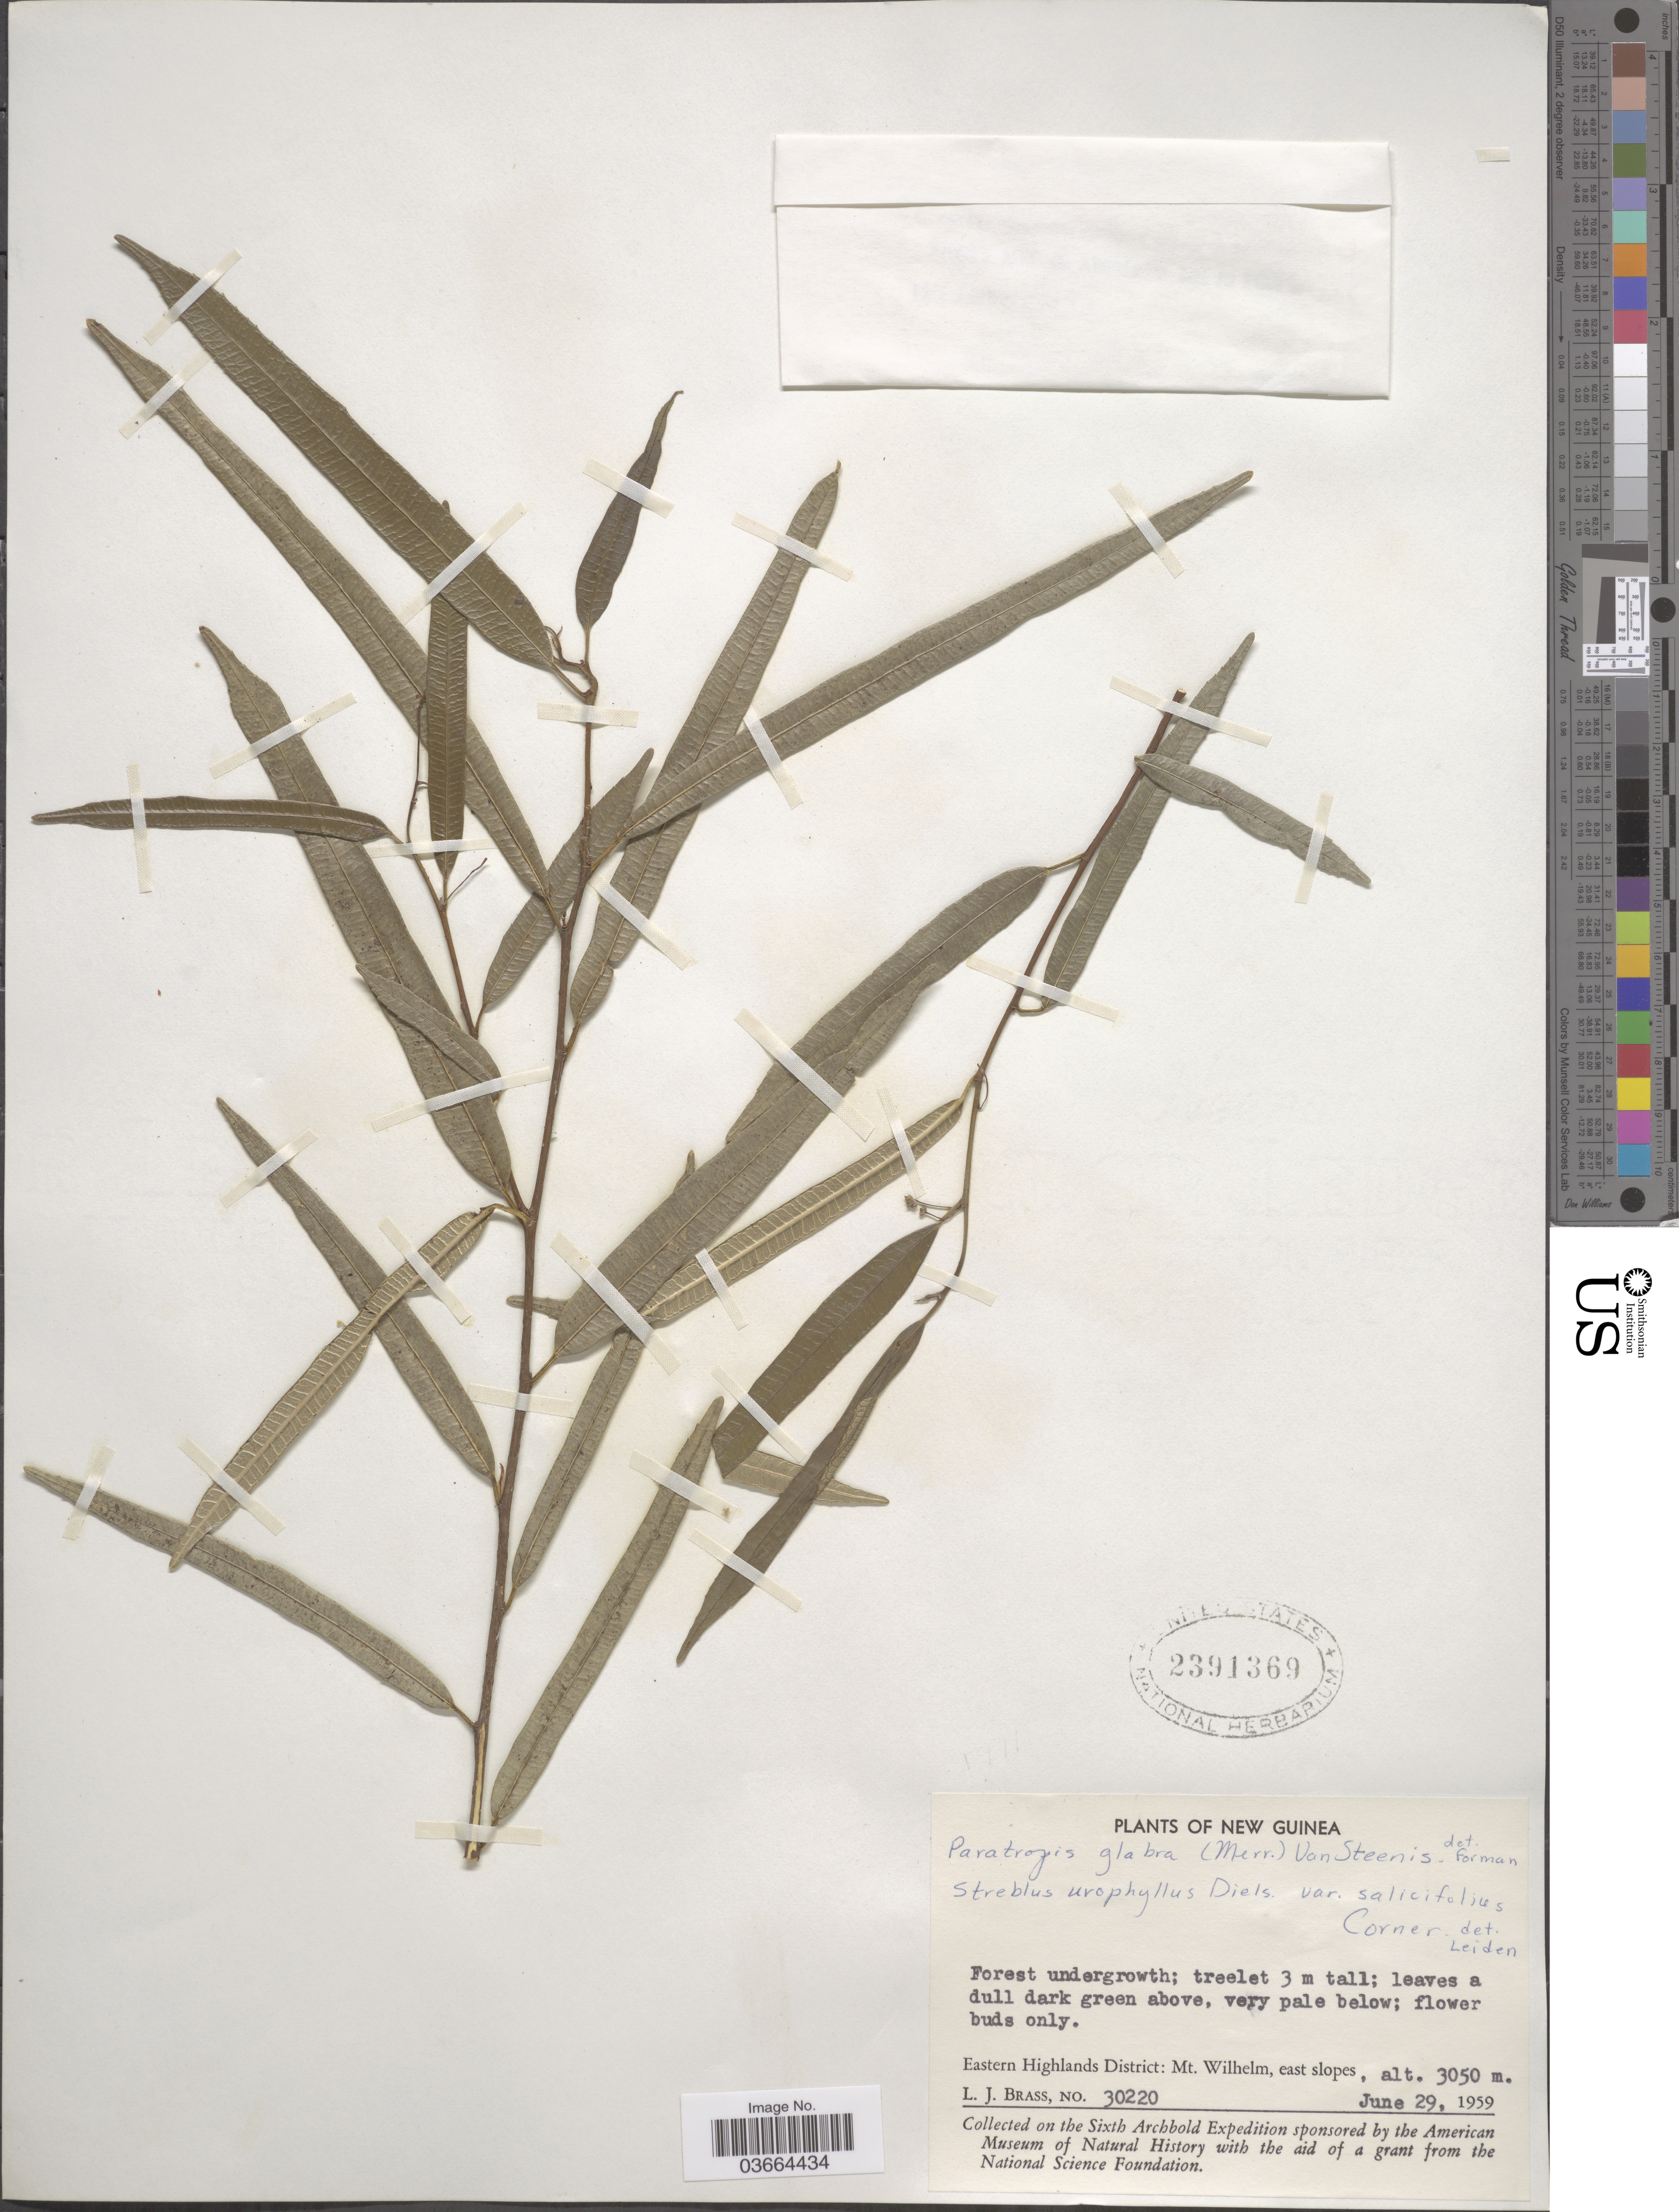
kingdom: Plantae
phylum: Tracheophyta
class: Magnoliopsida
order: Rosales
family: Moraceae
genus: Paratrophis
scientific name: Paratrophis glabra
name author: (Merr.) Steenis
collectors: L. J. Brass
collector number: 30220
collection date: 1959-06-29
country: Papua New Guinea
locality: New Guinea. Eastern Highlands District: Mt. Wilhelm, east slopes.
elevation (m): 3050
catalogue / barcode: US 2391369